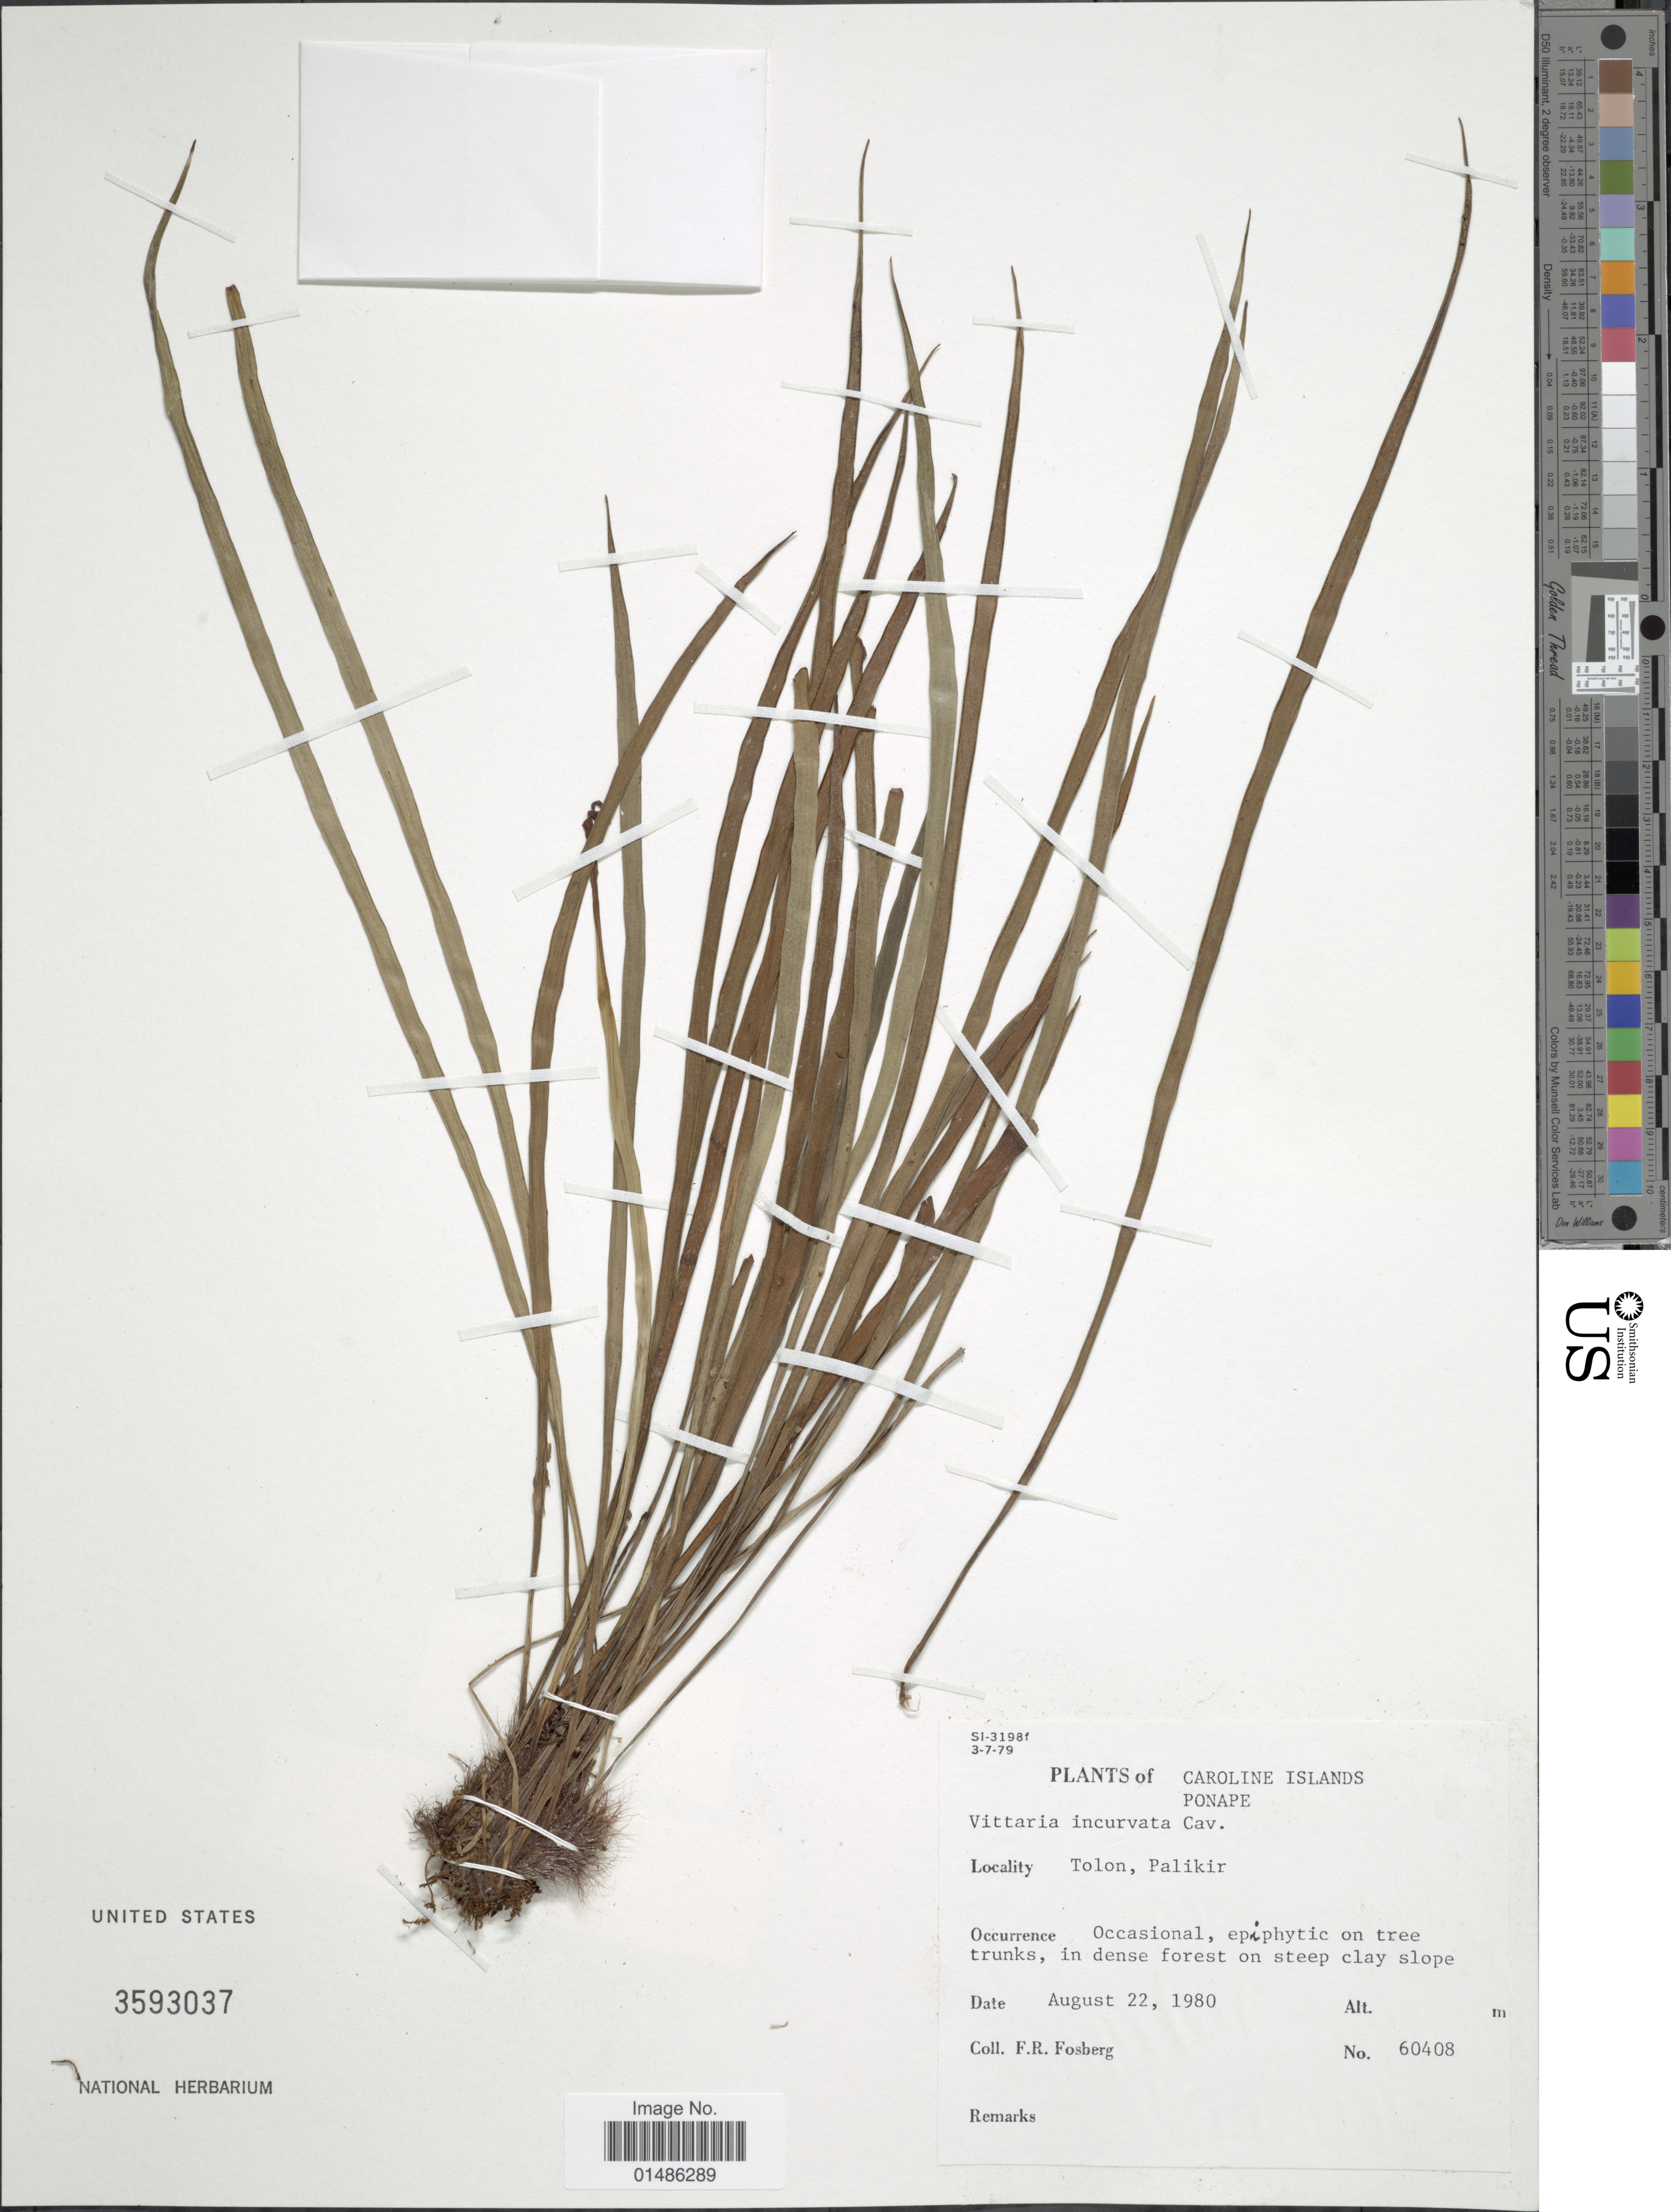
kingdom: Plantae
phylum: Tracheophyta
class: Polypodiopsida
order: Polypodiales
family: Pteridaceae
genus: Haplopteris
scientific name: Haplopteris ensiformis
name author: (Sw.) E.H. Crane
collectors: F. R. Fosberg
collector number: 60408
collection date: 1980-08-22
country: Micronesia, Federated States of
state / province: Pohnpei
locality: Caroline Islands. Ponape. Tolon, Palikir.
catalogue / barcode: US 3593037